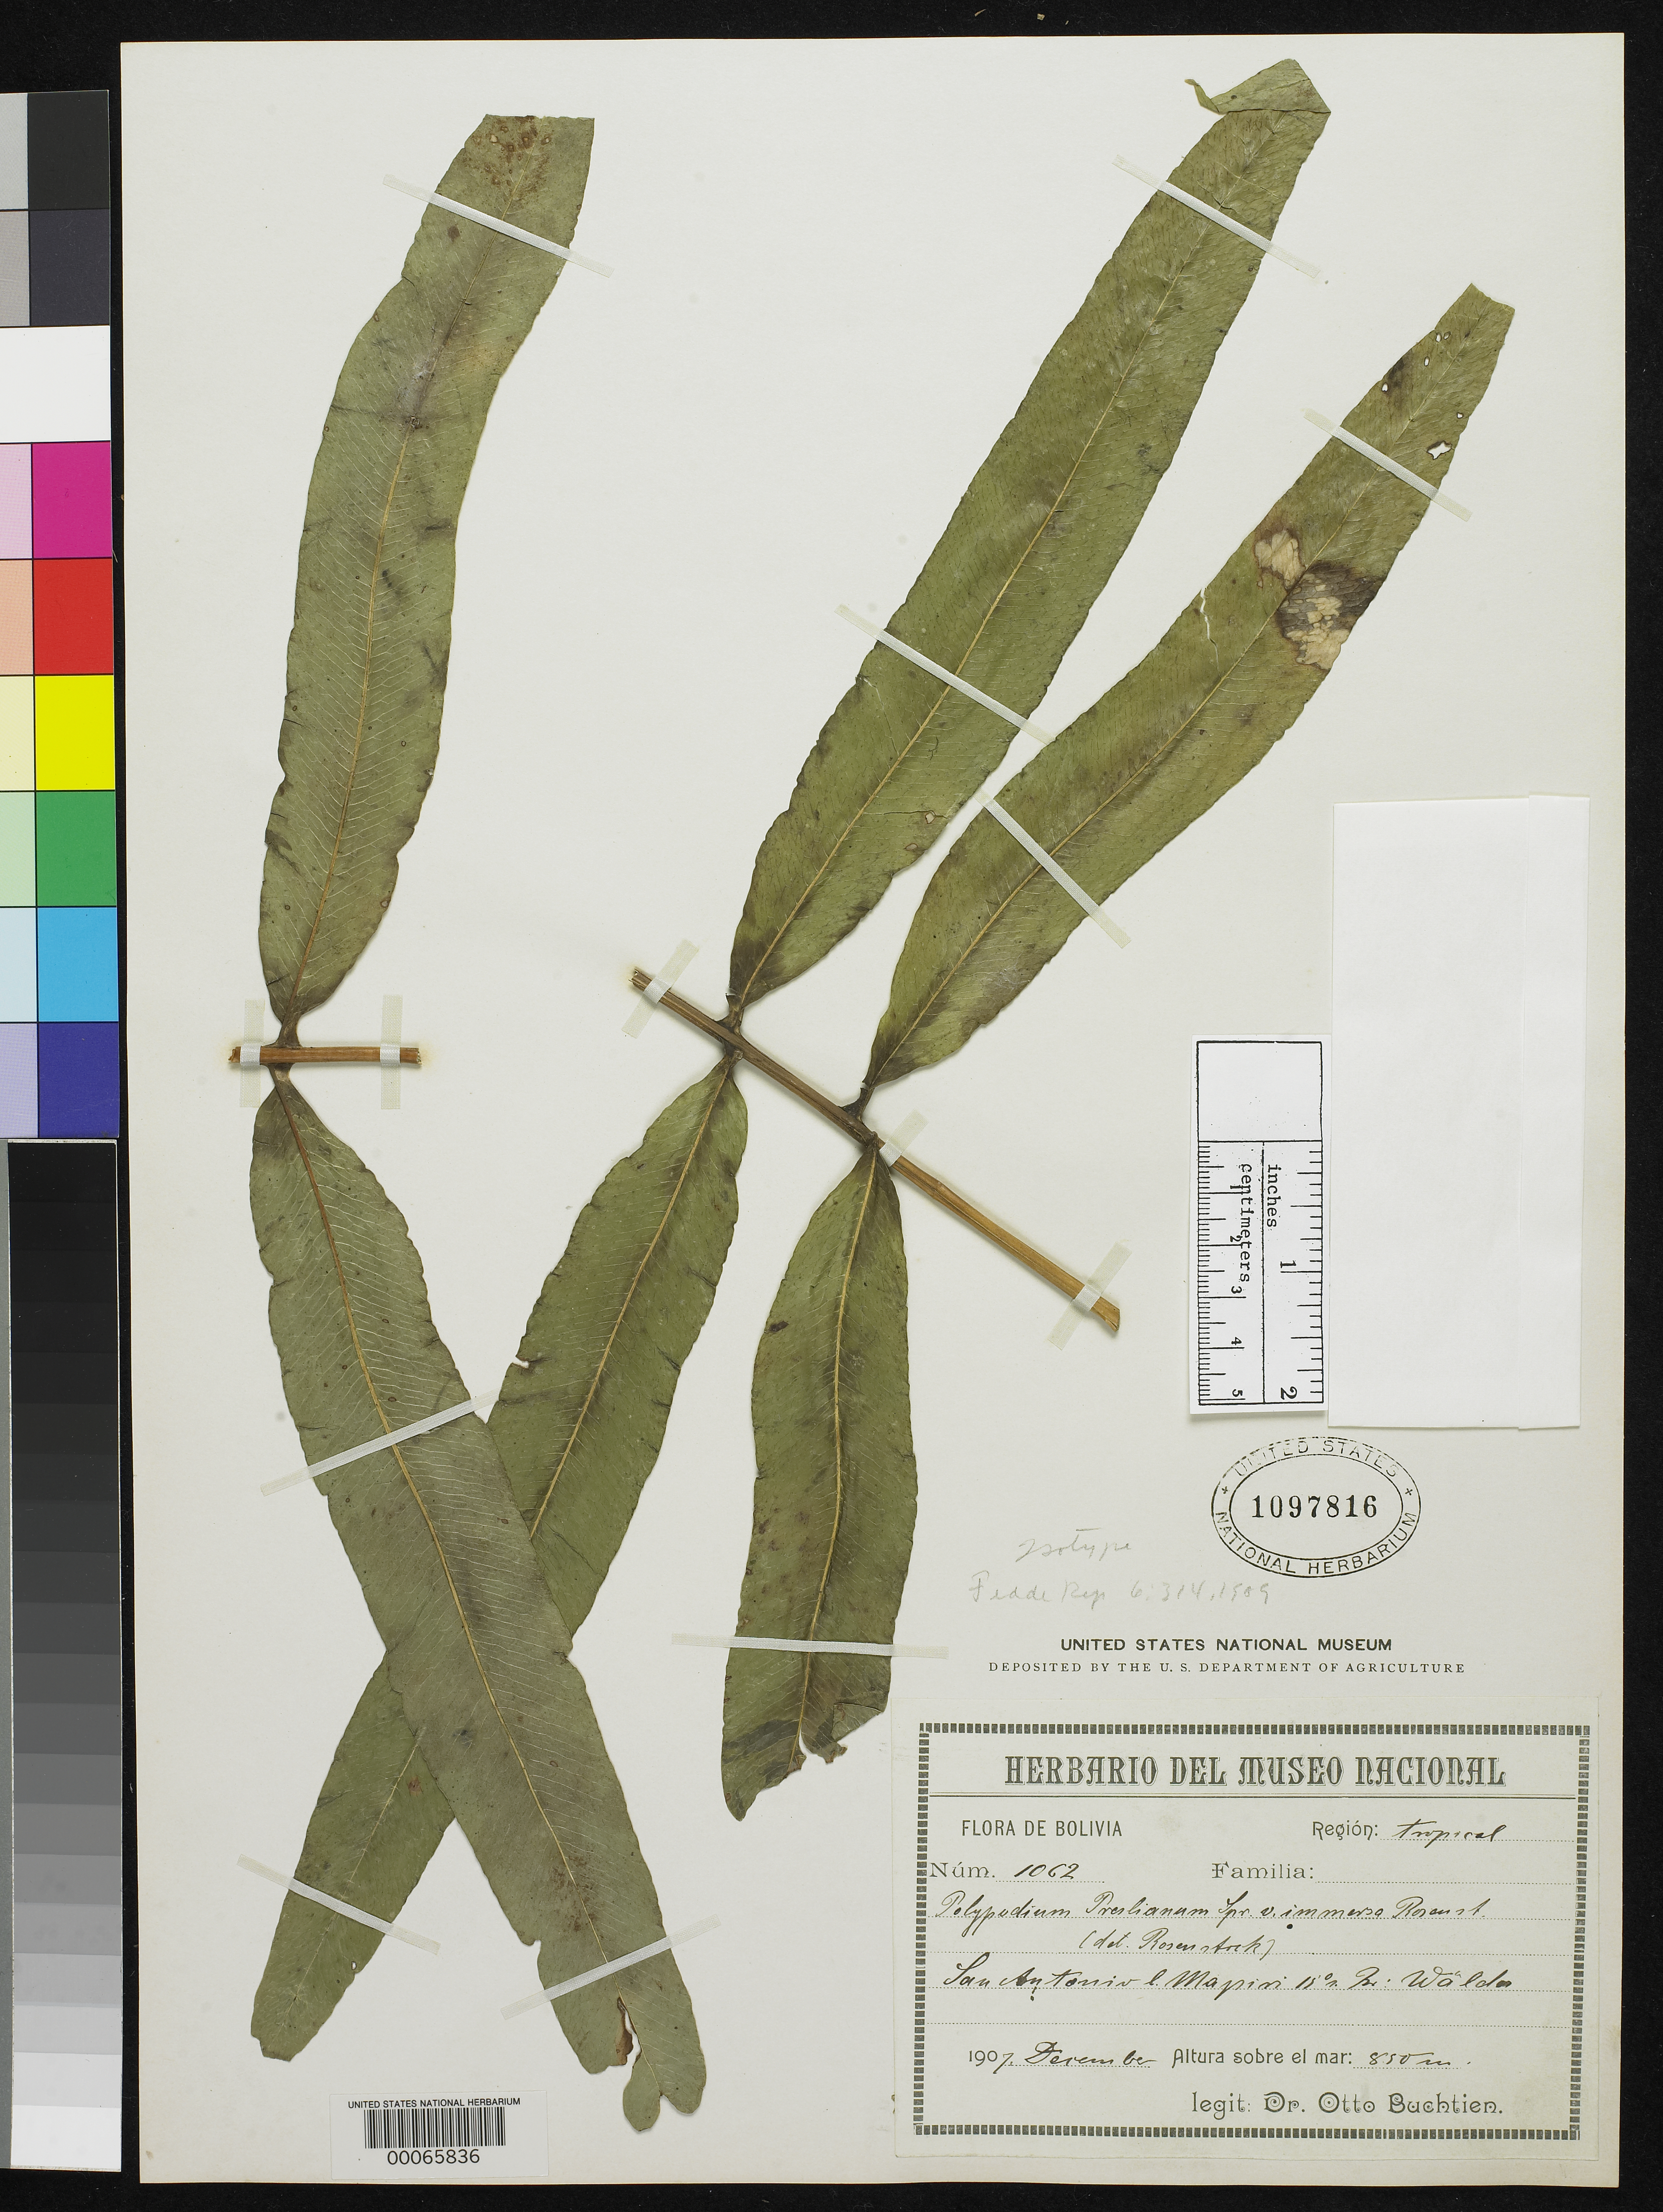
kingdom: Plantae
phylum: Tracheophyta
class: Polypodiopsida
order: Polypodiales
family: Polypodiaceae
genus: Polypodium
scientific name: Polypodium preslianum var. immersum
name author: Rosenst.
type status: Isotype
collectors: O. Buchtien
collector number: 1062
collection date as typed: Dec 1907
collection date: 1907-12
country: Bolivia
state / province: La Paz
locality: San Antonia prope Mapiri.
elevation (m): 800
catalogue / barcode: US 1097816